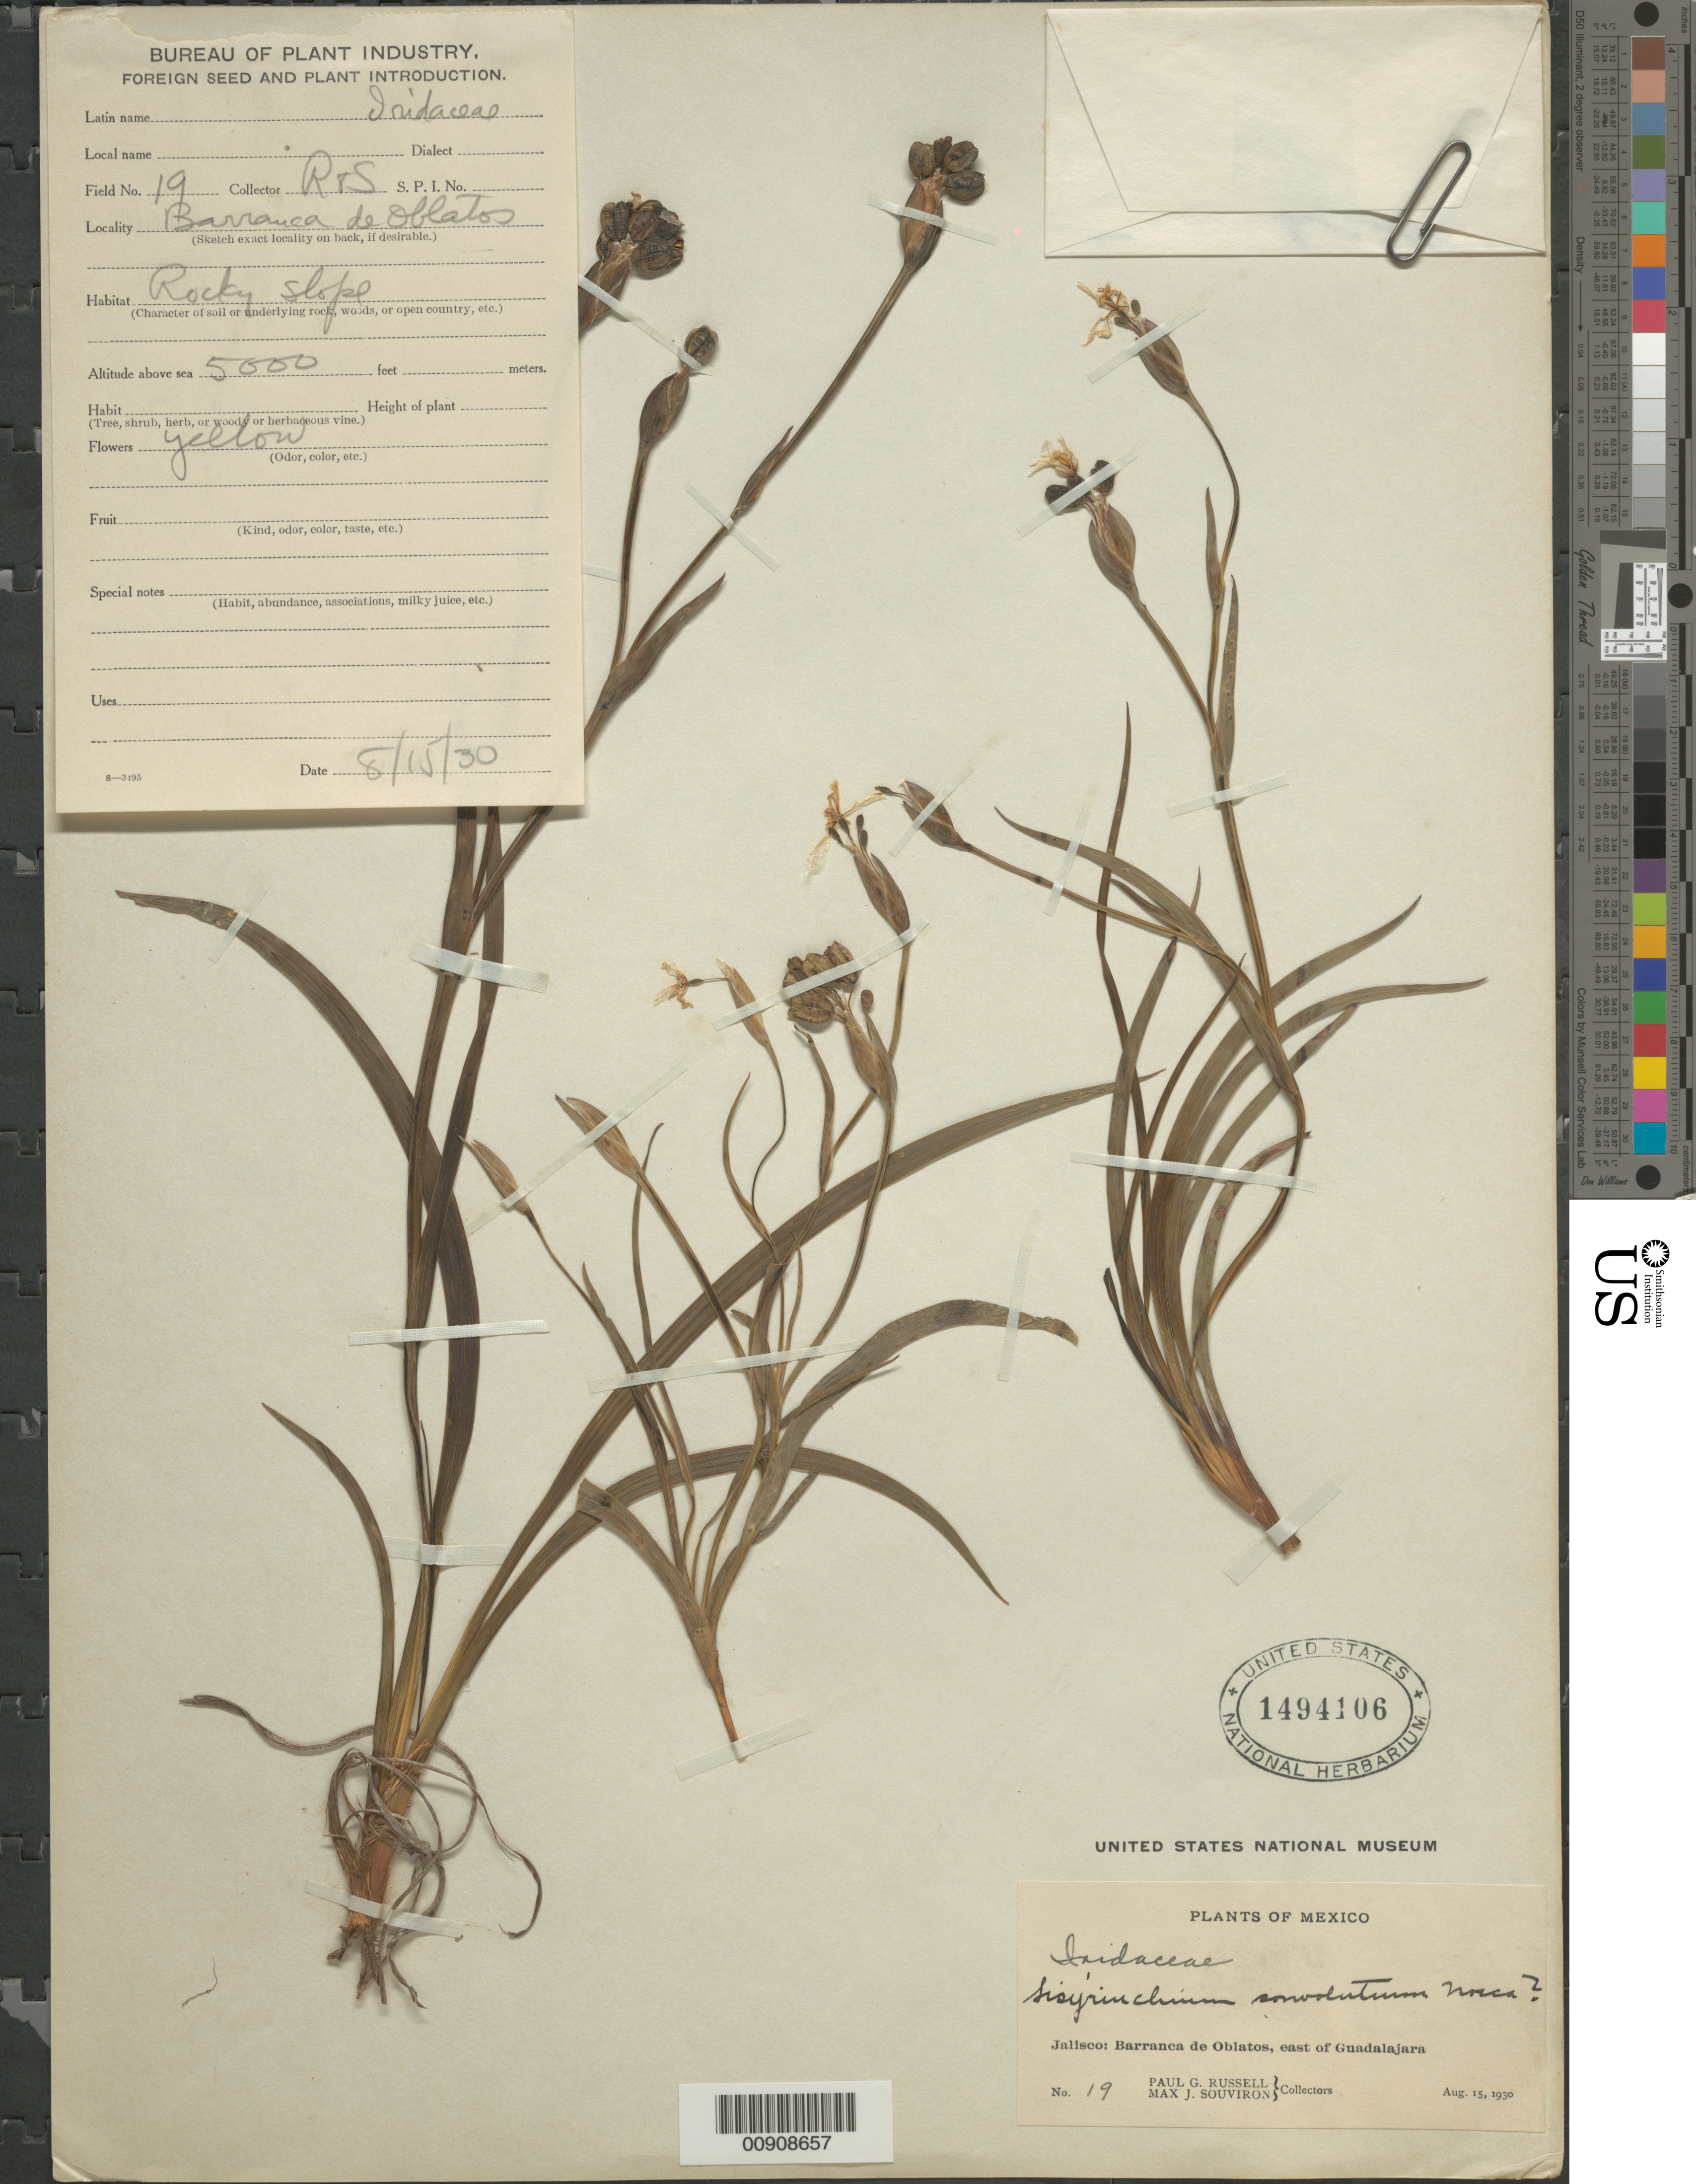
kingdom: Plantae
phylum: Tracheophyta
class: Liliopsida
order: Asparagales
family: Iridaceae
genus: Sisyrinchium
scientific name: Sisyrinchium convolutum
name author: Nocca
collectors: P. G. Russell & M. J. Souviron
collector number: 19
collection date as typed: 15 Aug 1930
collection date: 1930-08-15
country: Mexico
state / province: Jalisco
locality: Jalisco: Barranca de Oblatos, east of Guadalajara.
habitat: Rocky slope.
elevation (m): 1524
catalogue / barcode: US 1494106